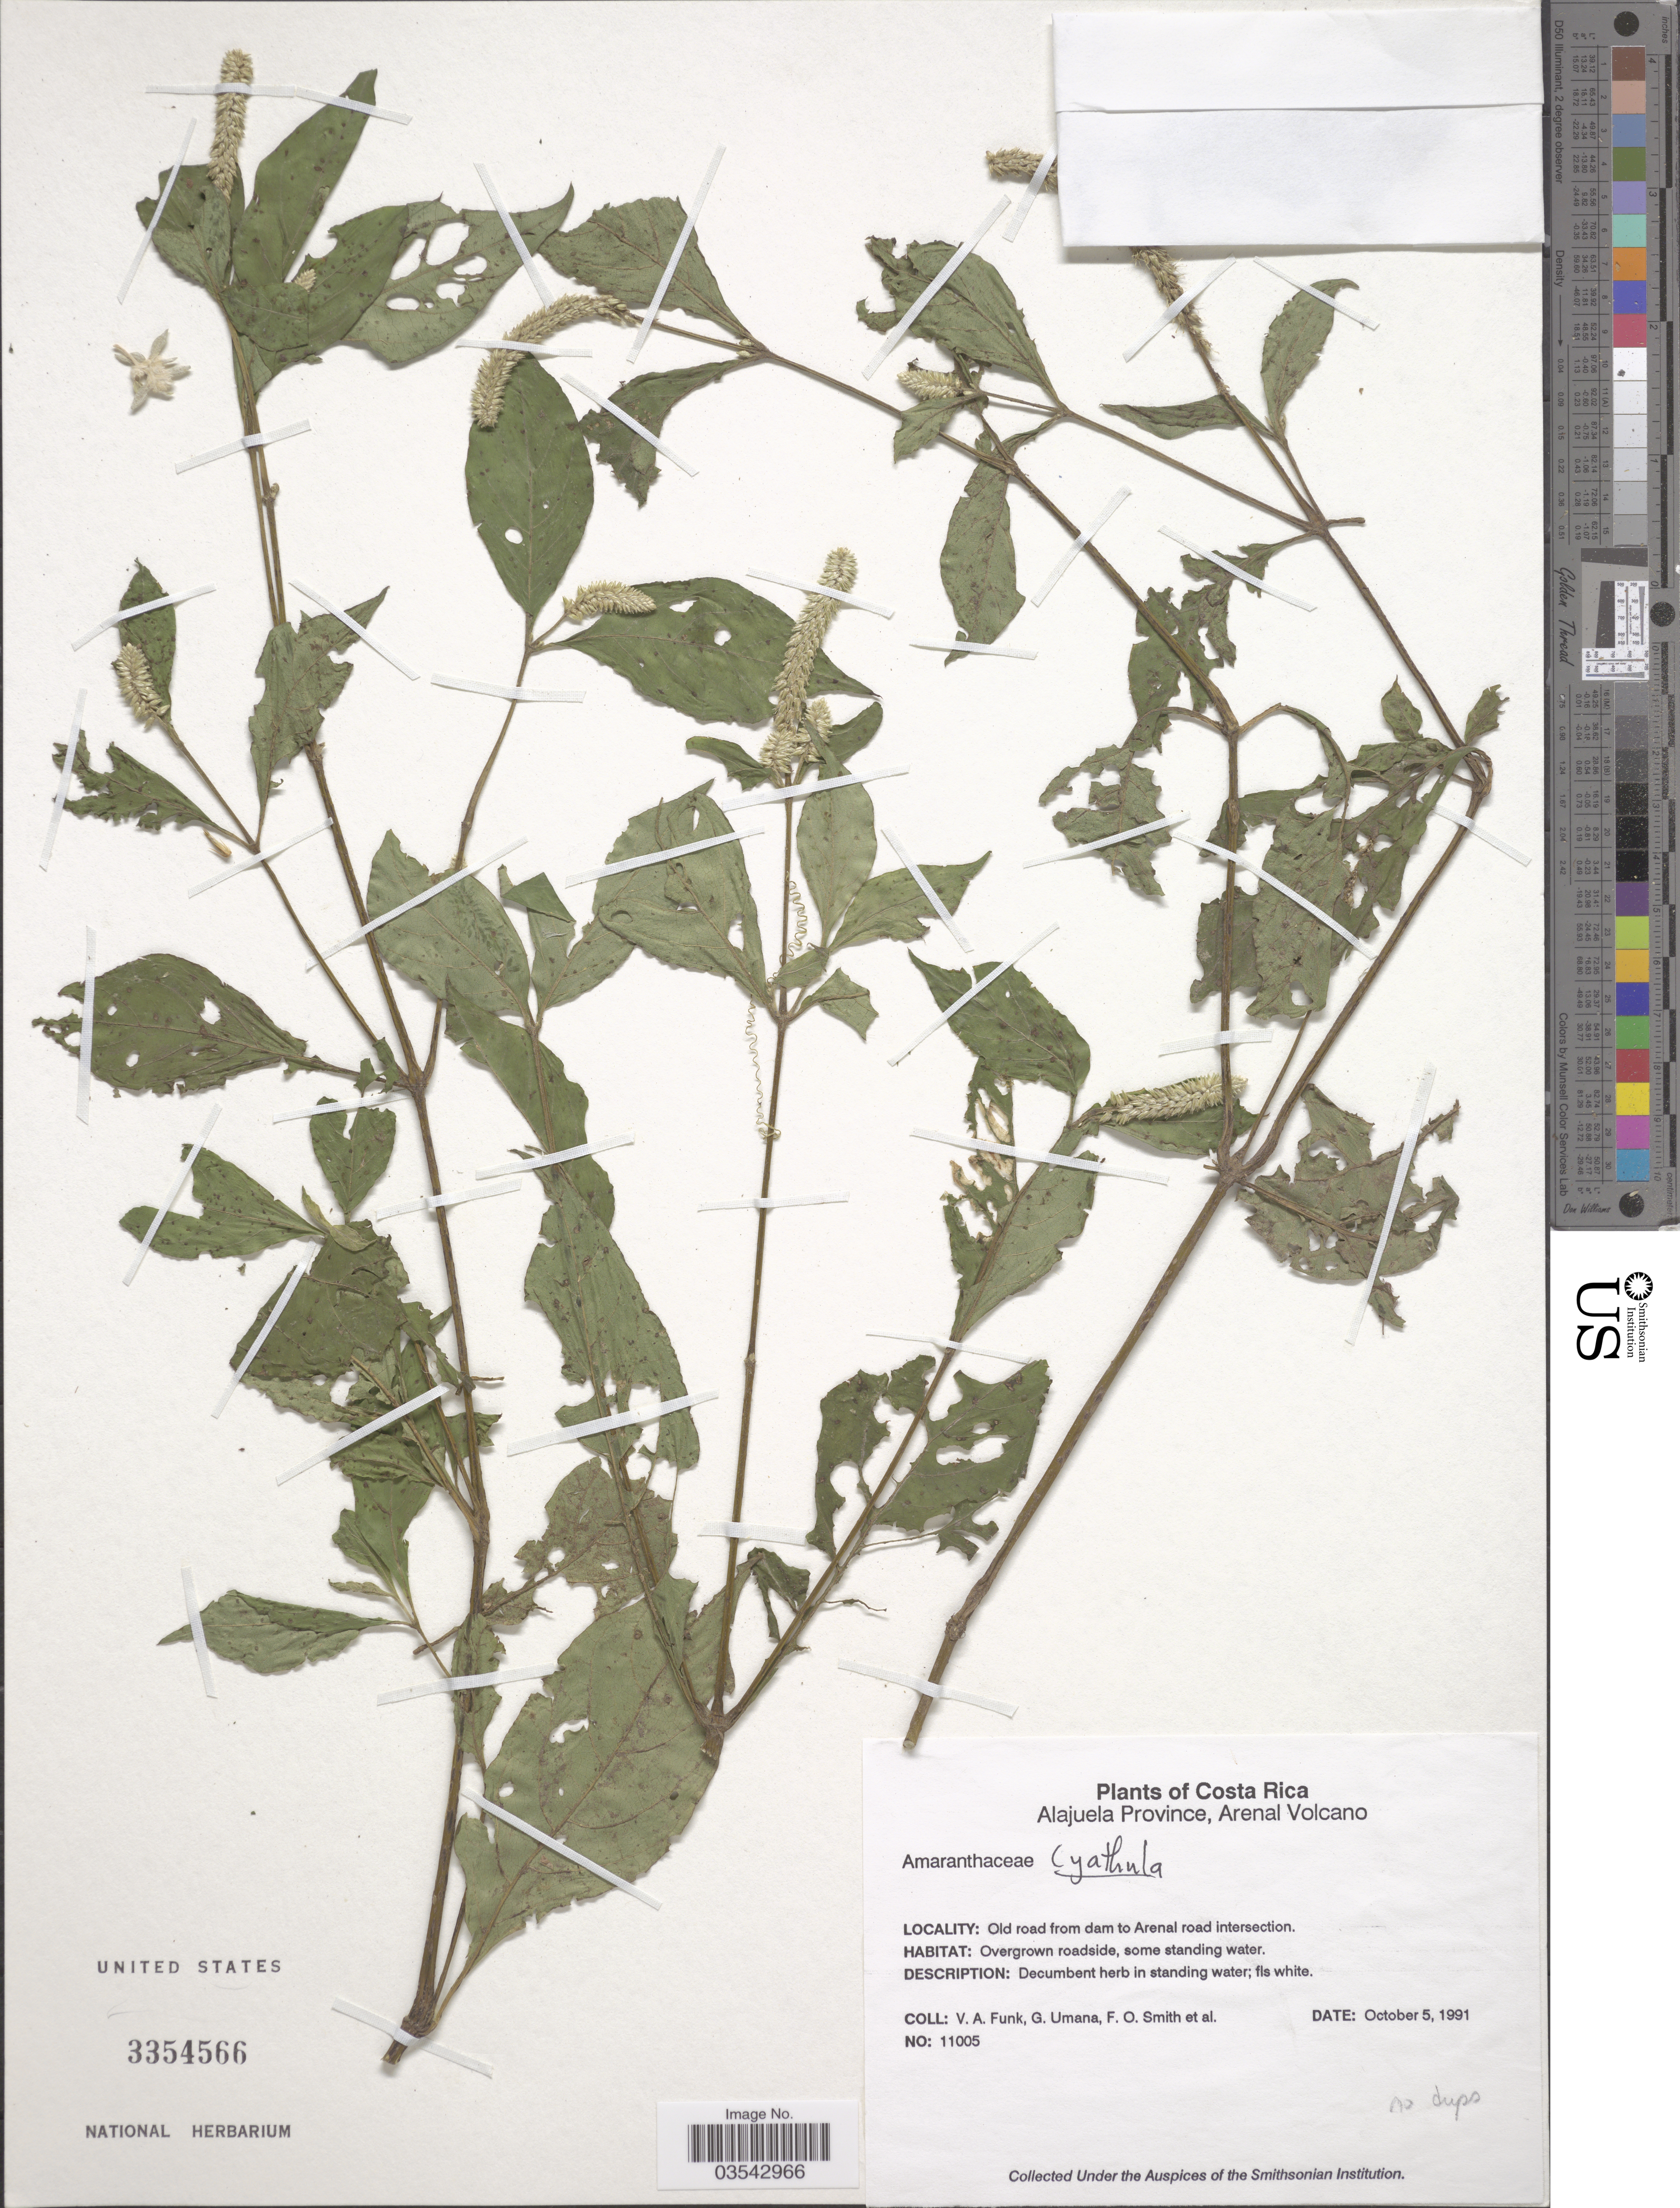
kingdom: Plantae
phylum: Tracheophyta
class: Magnoliopsida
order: Caryophyllales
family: Amaranthaceae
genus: Cyathula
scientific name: Cyathula sp.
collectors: V. Funk, G. Umana, F. Smith & et al.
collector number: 11005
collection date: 1991-10-05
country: Costa Rica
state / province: Alajuela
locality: Arenal Volcano. Old road from dam to Arenal road intersection.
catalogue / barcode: US 3354566